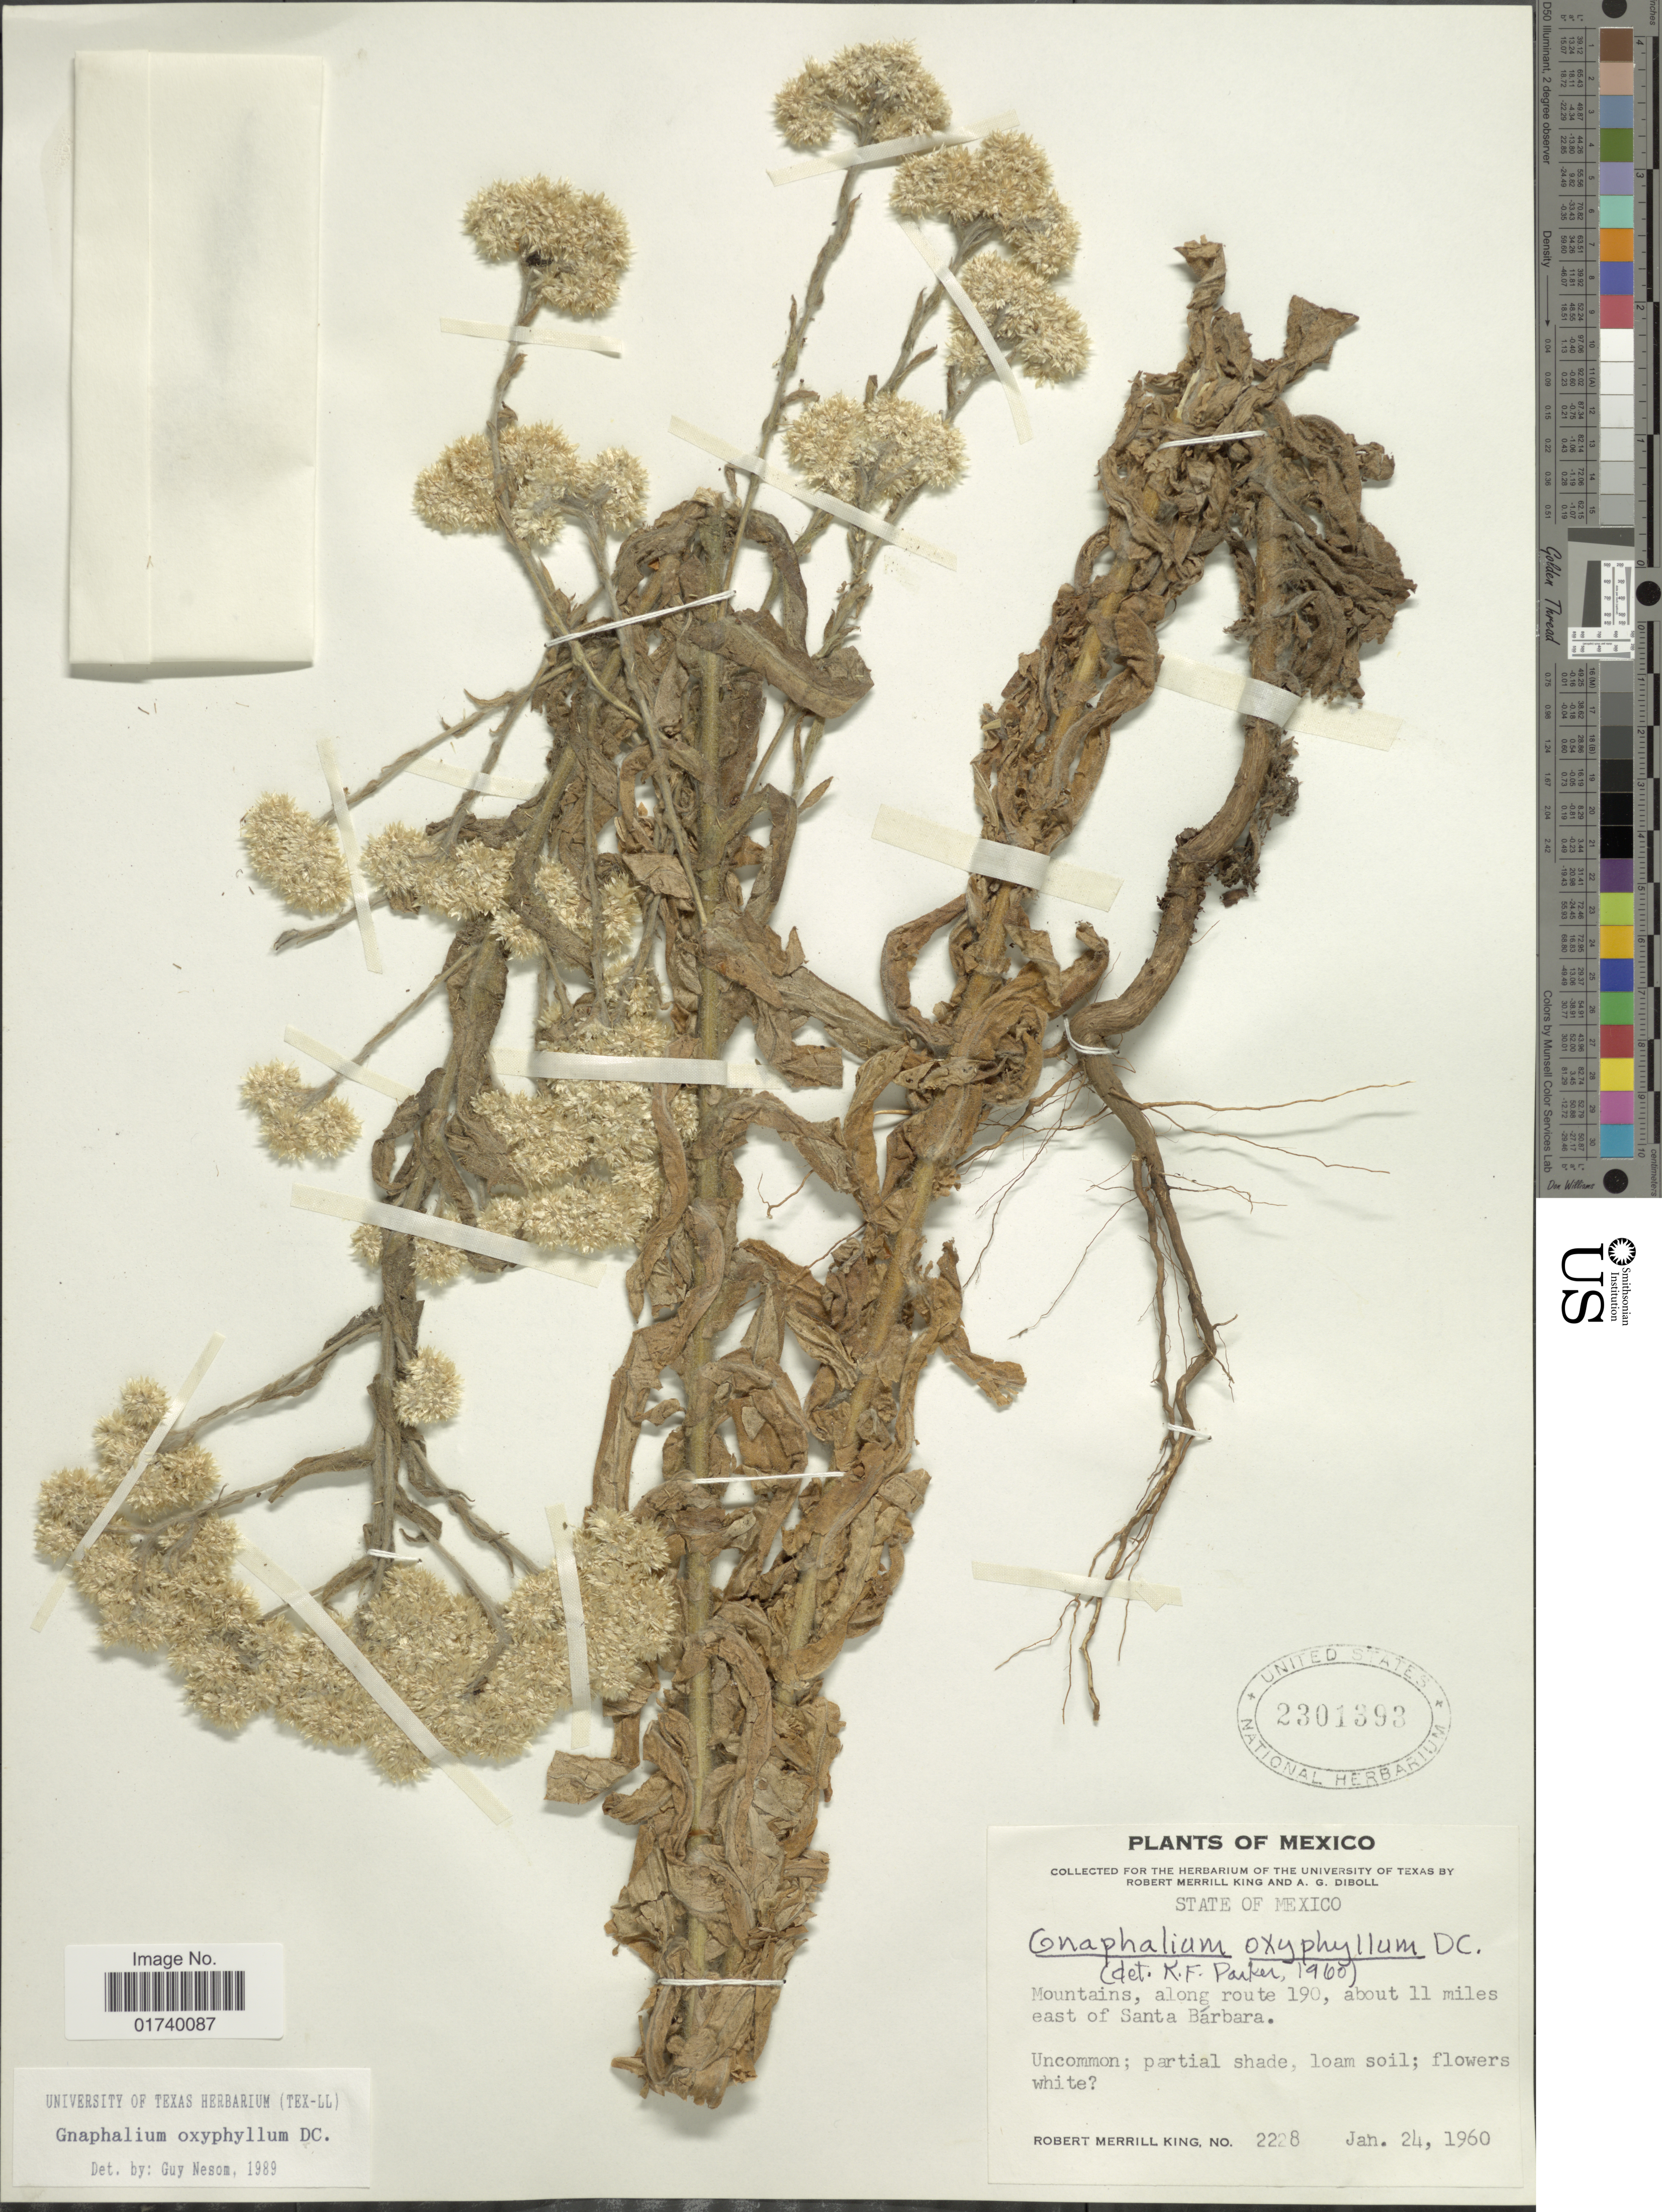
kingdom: Plantae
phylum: Tracheophyta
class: Magnoliopsida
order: Asterales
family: Asteraceae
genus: Pseudognaphalium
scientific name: Pseudognaphalium oxyphyllum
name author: (DC.) Kirp.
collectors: R. M. King & A. Diboll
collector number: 2228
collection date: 1960-01-24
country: Mexico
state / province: México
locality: Mountains, along route 190, about 11 miles east of Santa Barabara.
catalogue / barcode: US 2301393